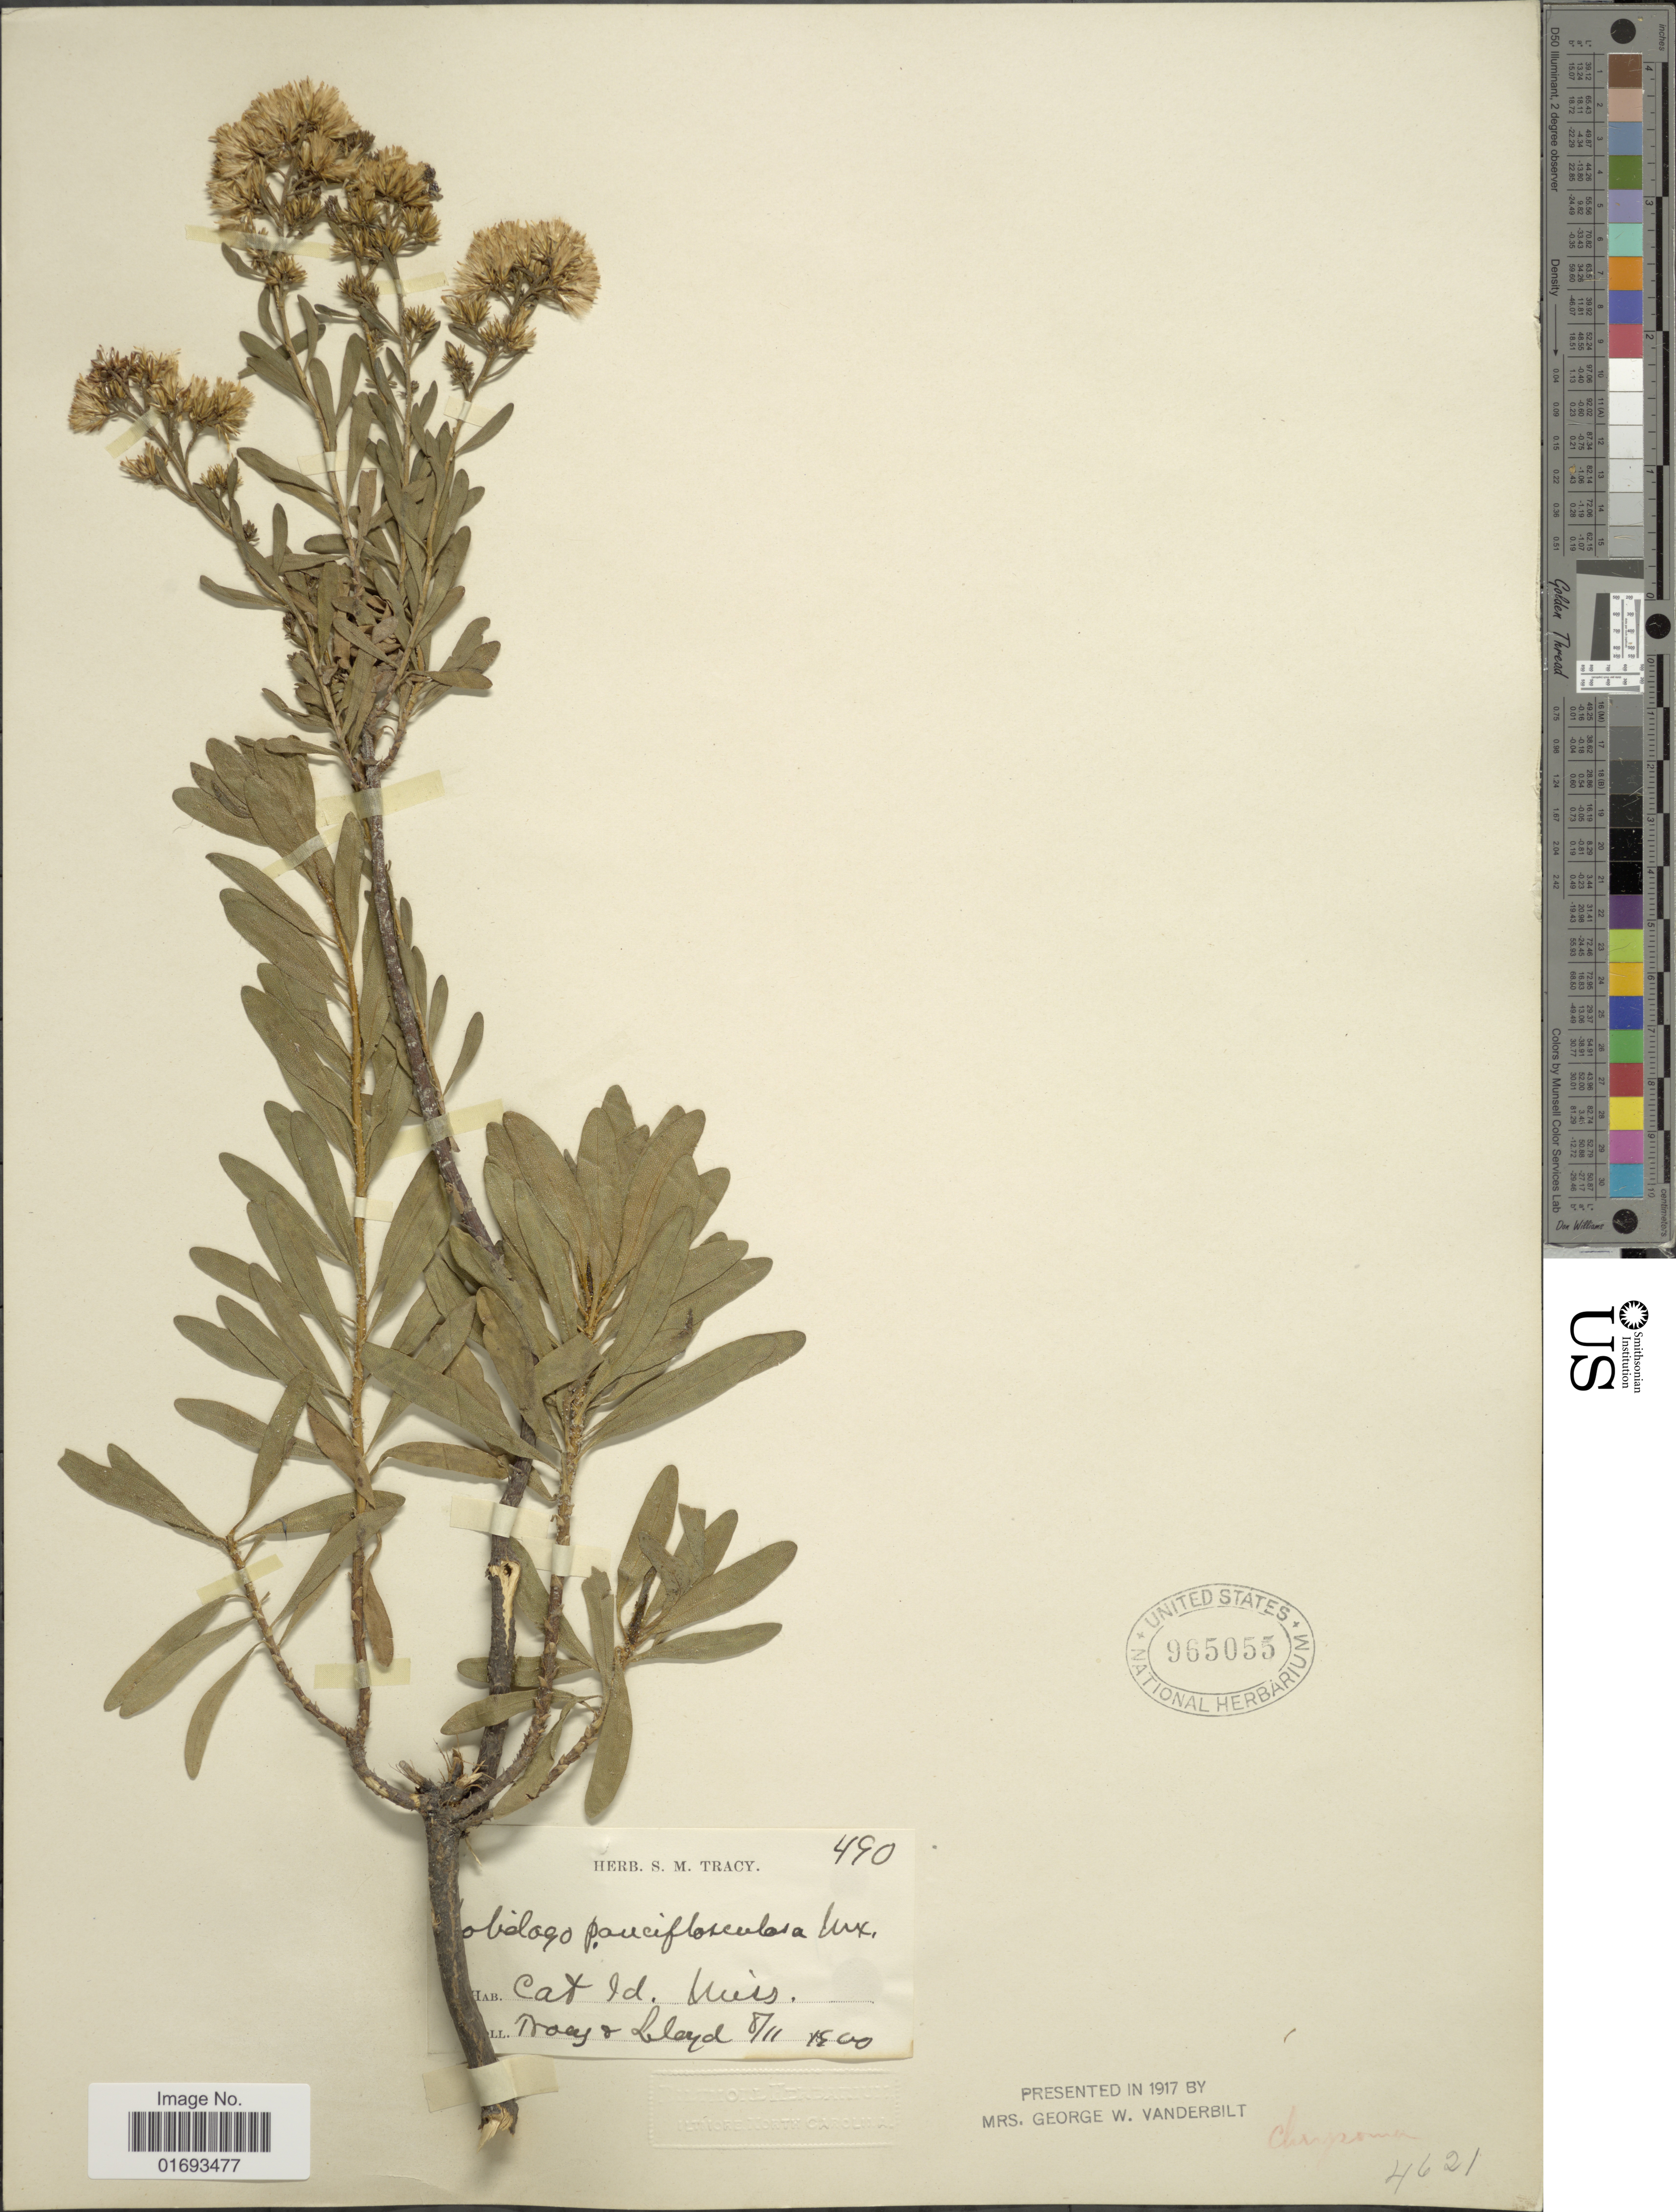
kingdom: Plantae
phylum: Tracheophyta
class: Magnoliopsida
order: Asterales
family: Asteraceae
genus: Chrysoma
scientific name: Chrysoma pauciflosculosa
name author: (Michx.) Greene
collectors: -. Tracy & -- Lloyd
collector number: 490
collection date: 1900-08-11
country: United States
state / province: Mississippi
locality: Cat Id.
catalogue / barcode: US 965055